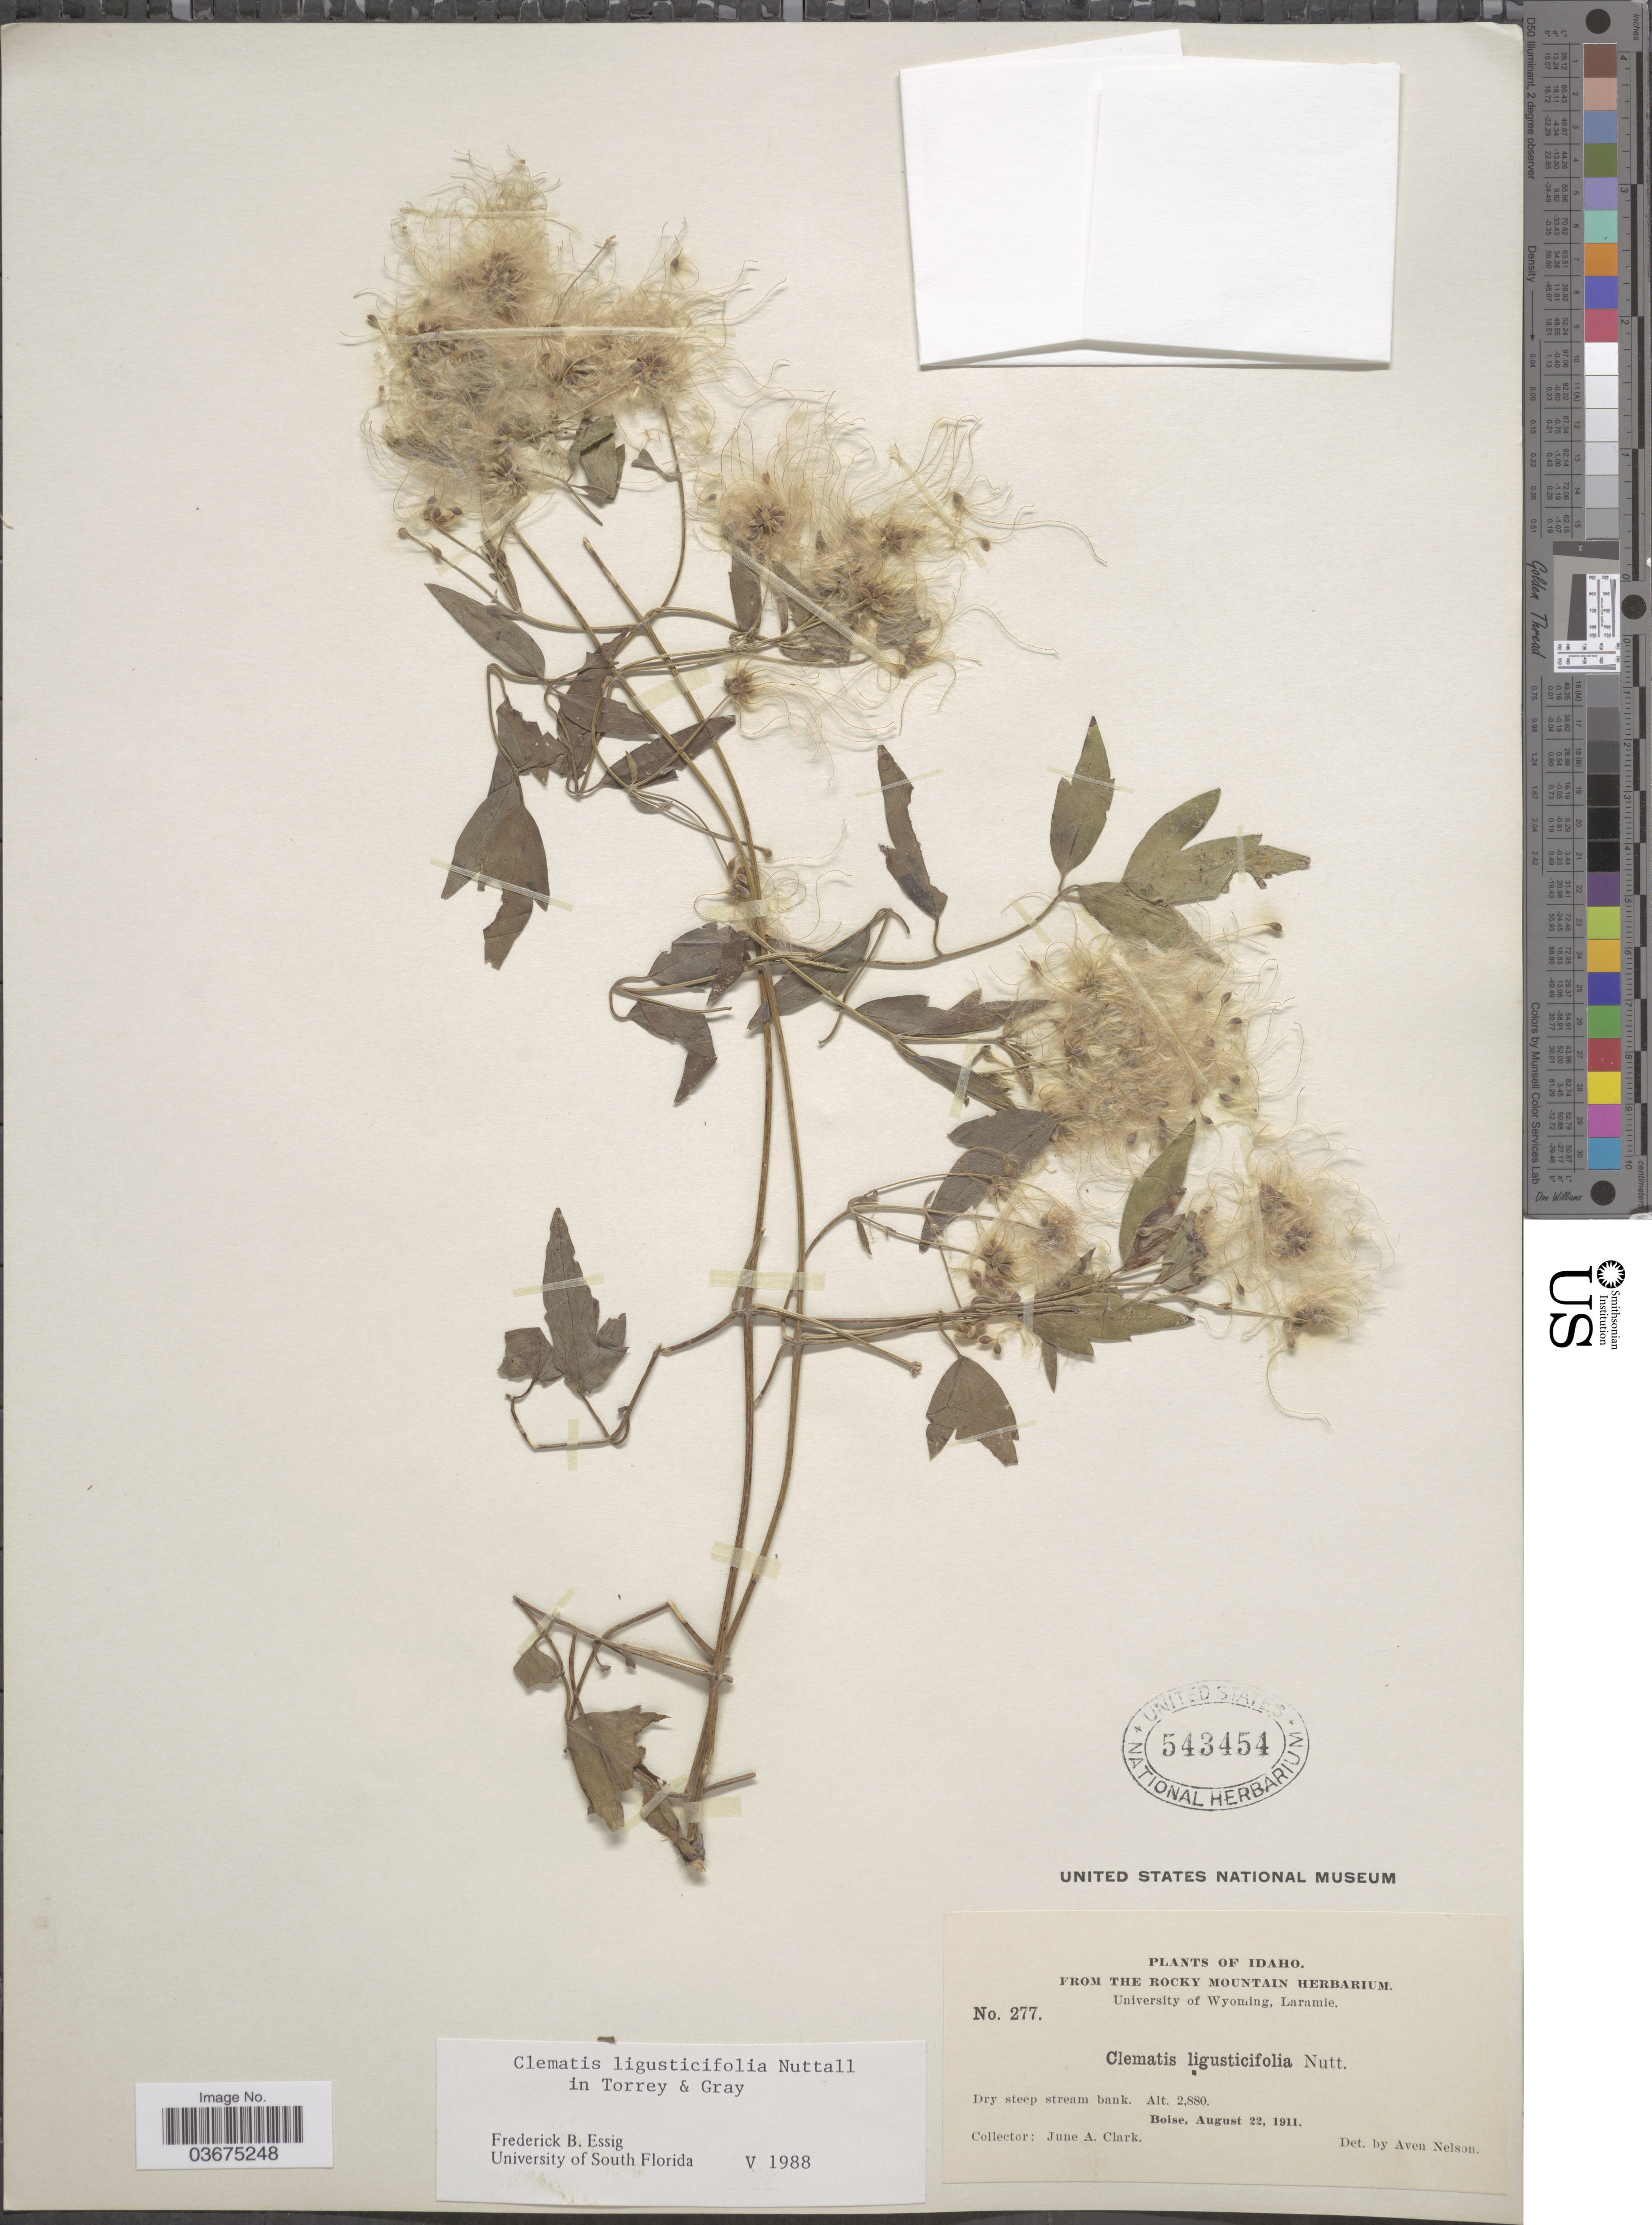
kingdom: Plantae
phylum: Tracheophyta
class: Magnoliopsida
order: Ranunculales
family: Ranunculaceae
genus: Clematis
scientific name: Clematis ligusticifolia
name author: Nutt.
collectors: J. A. Clark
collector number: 277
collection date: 1911-08-22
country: United States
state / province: Idaho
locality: Boise.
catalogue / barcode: US 543454